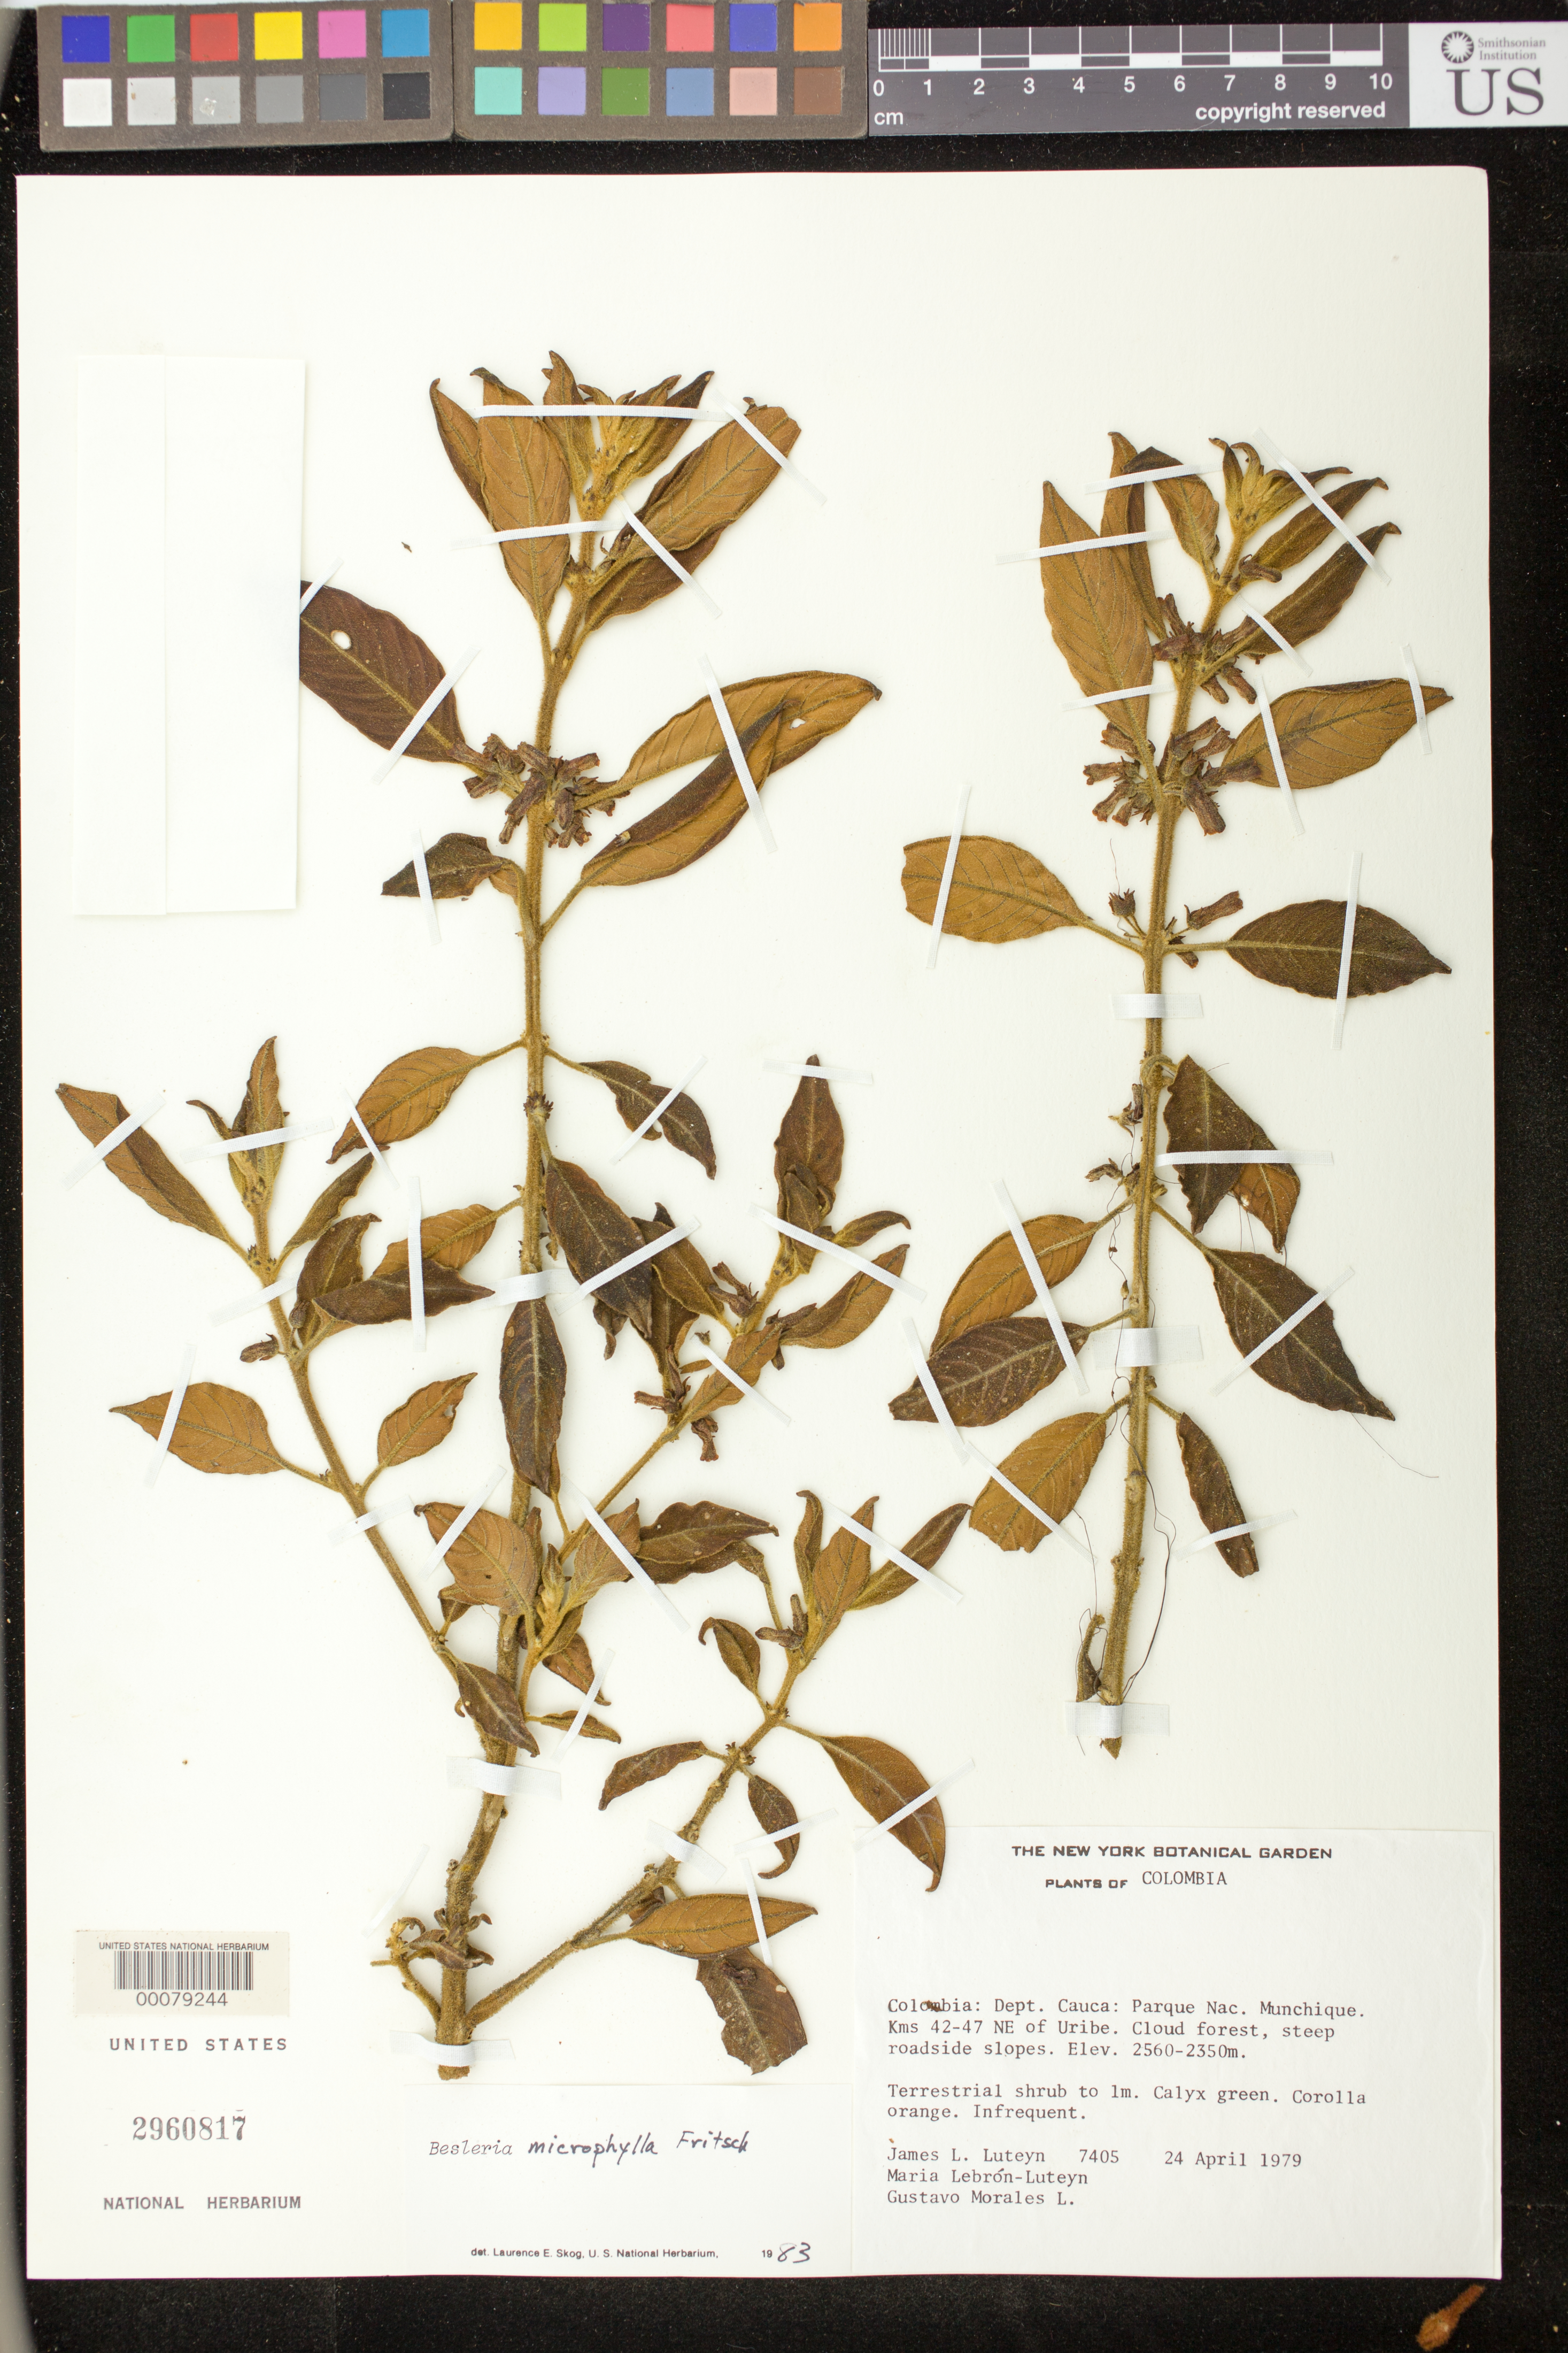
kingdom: Plantae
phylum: Tracheophyta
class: Magnoliopsida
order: Lamiales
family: Gesneriaceae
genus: Besleria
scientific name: Besleria microphylla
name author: Fritsch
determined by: Skog, Laurence E.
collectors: J. L. Luteyn, M. L. Lebrón-Luteyn & G. Morales L.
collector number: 7405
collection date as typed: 24 Apr 1979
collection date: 1979-04-24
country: Colombia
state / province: Cauca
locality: Parque Nac. Munchique, Kms 42-47 NE of Uribe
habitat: Cloud forest, steep roadside slopes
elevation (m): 2350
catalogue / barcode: US 2960817